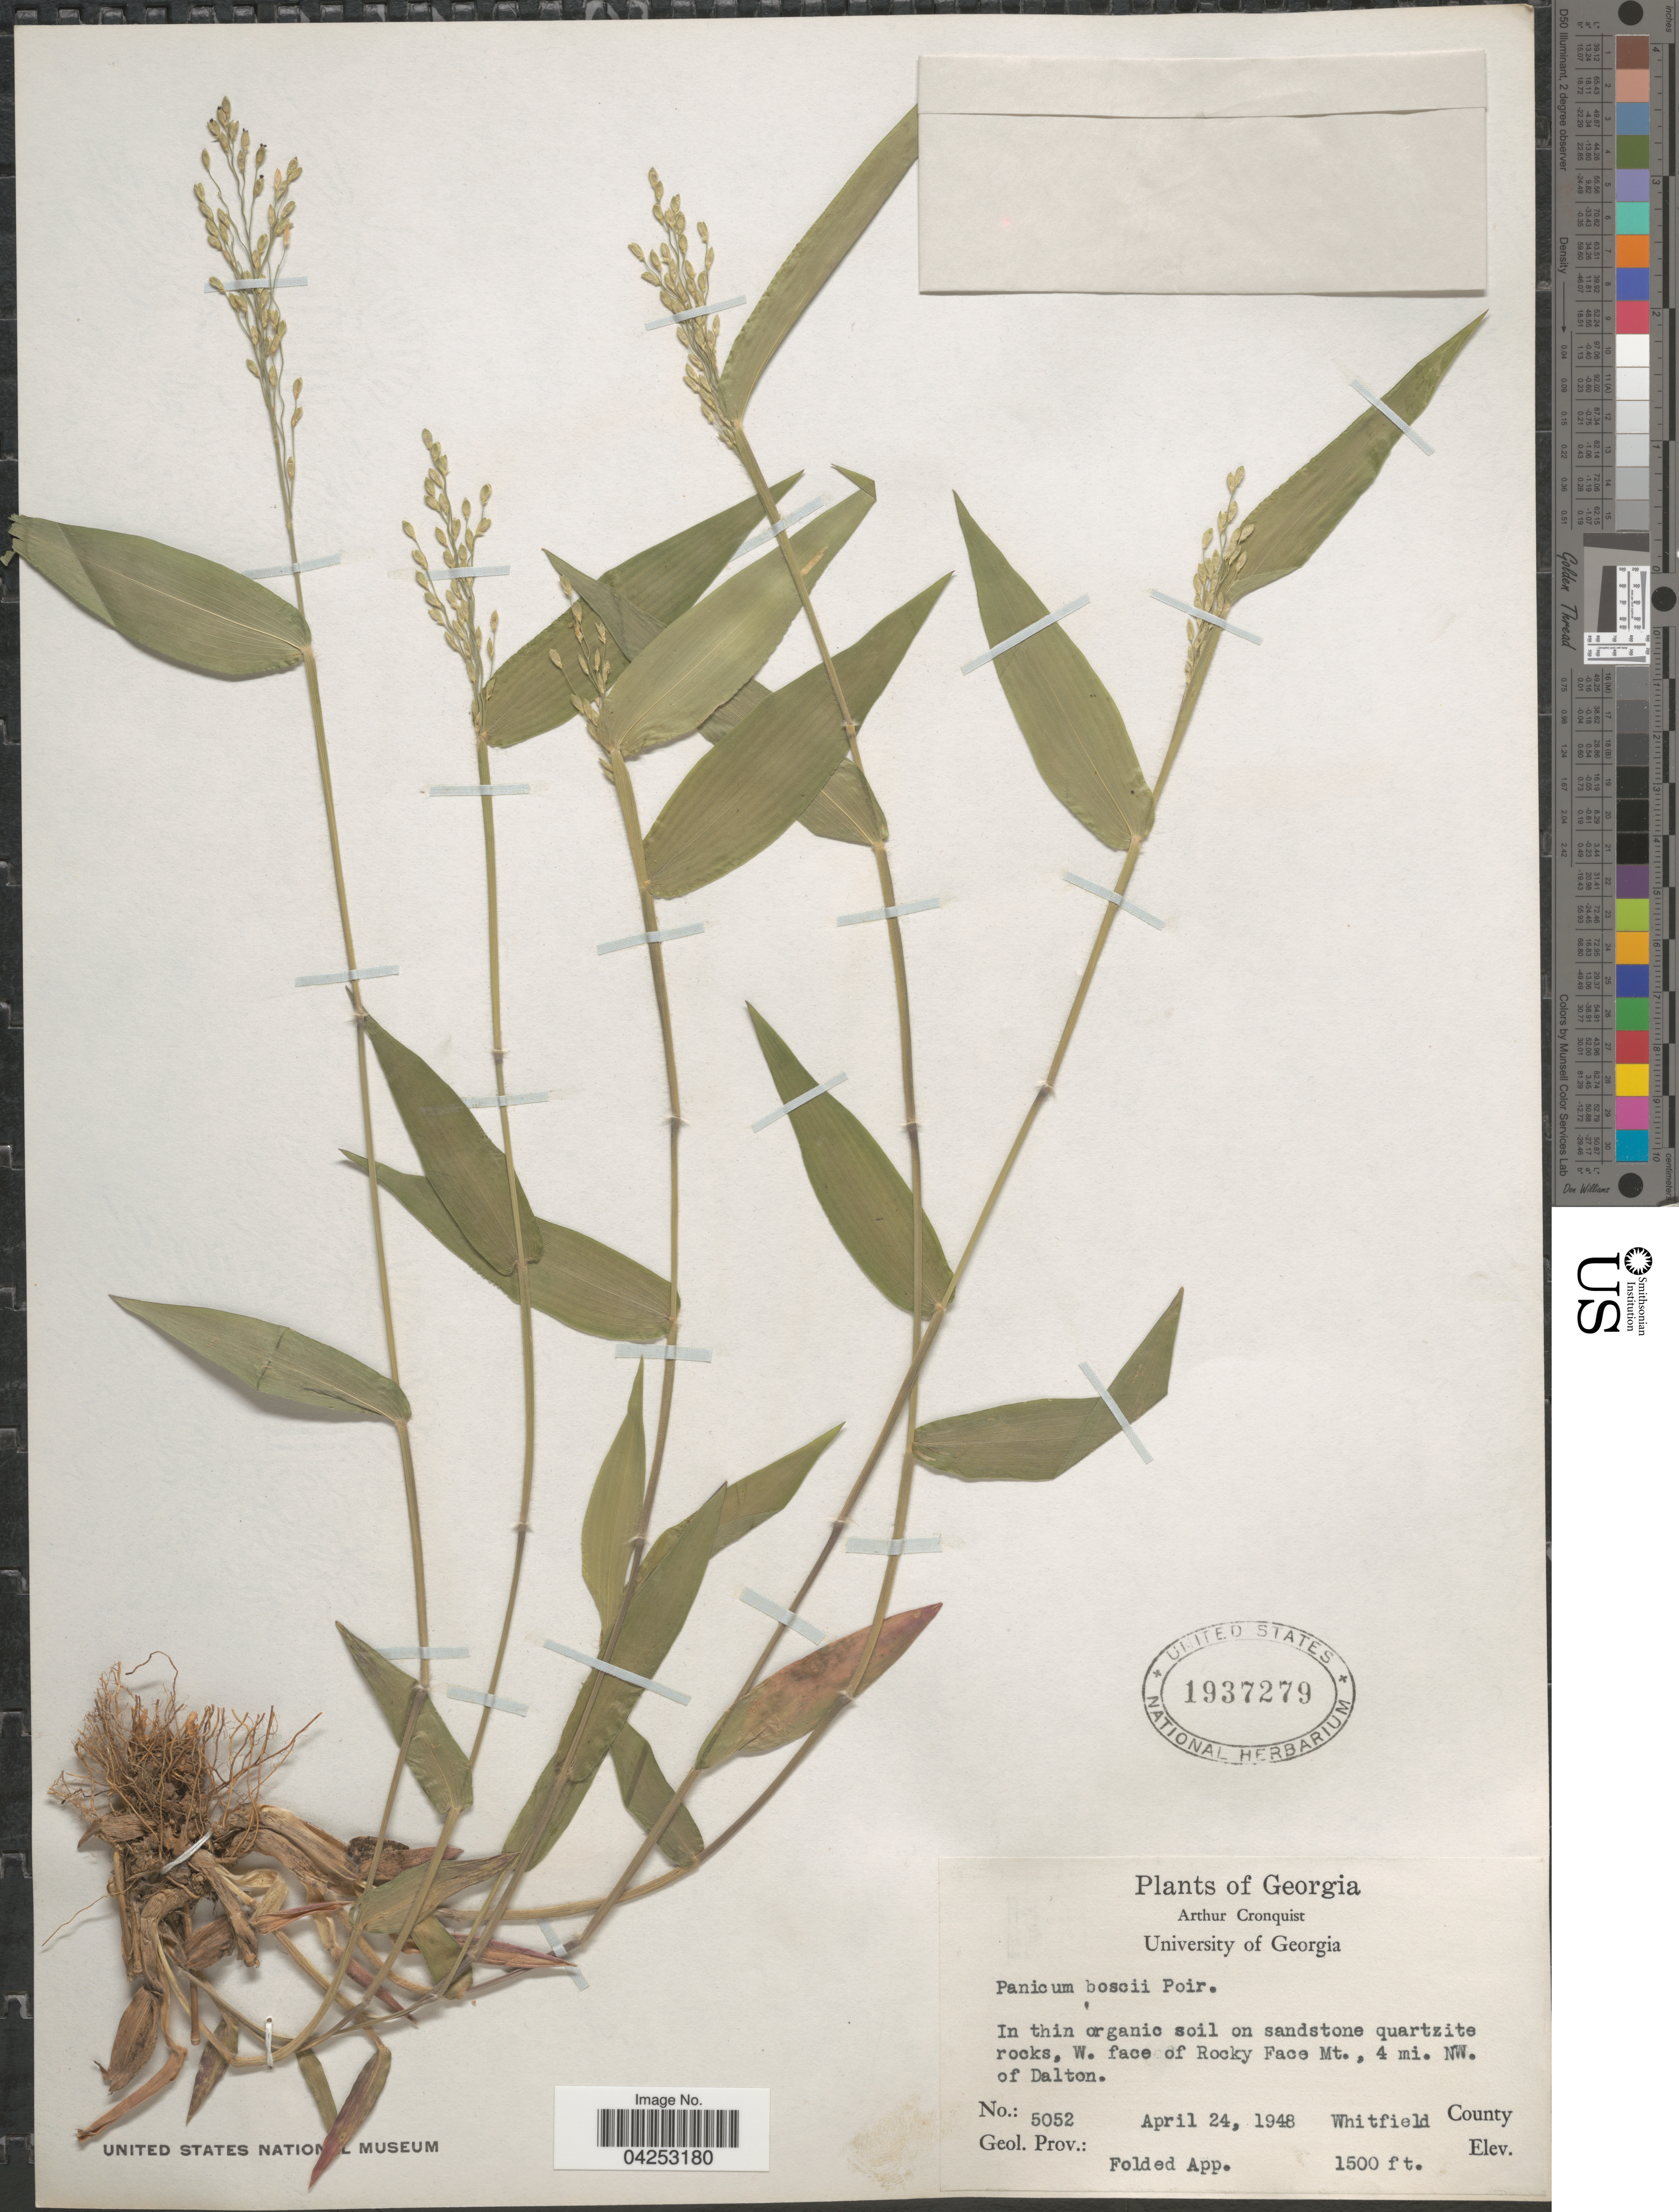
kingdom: Plantae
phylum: Tracheophyta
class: Liliopsida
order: Poales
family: Poaceae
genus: Dichanthelium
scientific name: Dichanthelium boscii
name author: (Poir.) Gould & C.A. Clark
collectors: A. J. Cronquist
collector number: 5052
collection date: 1948-04-24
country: United States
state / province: Georgia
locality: In thin organic soil on sandstone quartzite rocks, W. face of Rocky Face Mt., 4 mi. NW. of Dalton. Whitfield County.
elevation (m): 457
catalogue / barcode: US 1937279